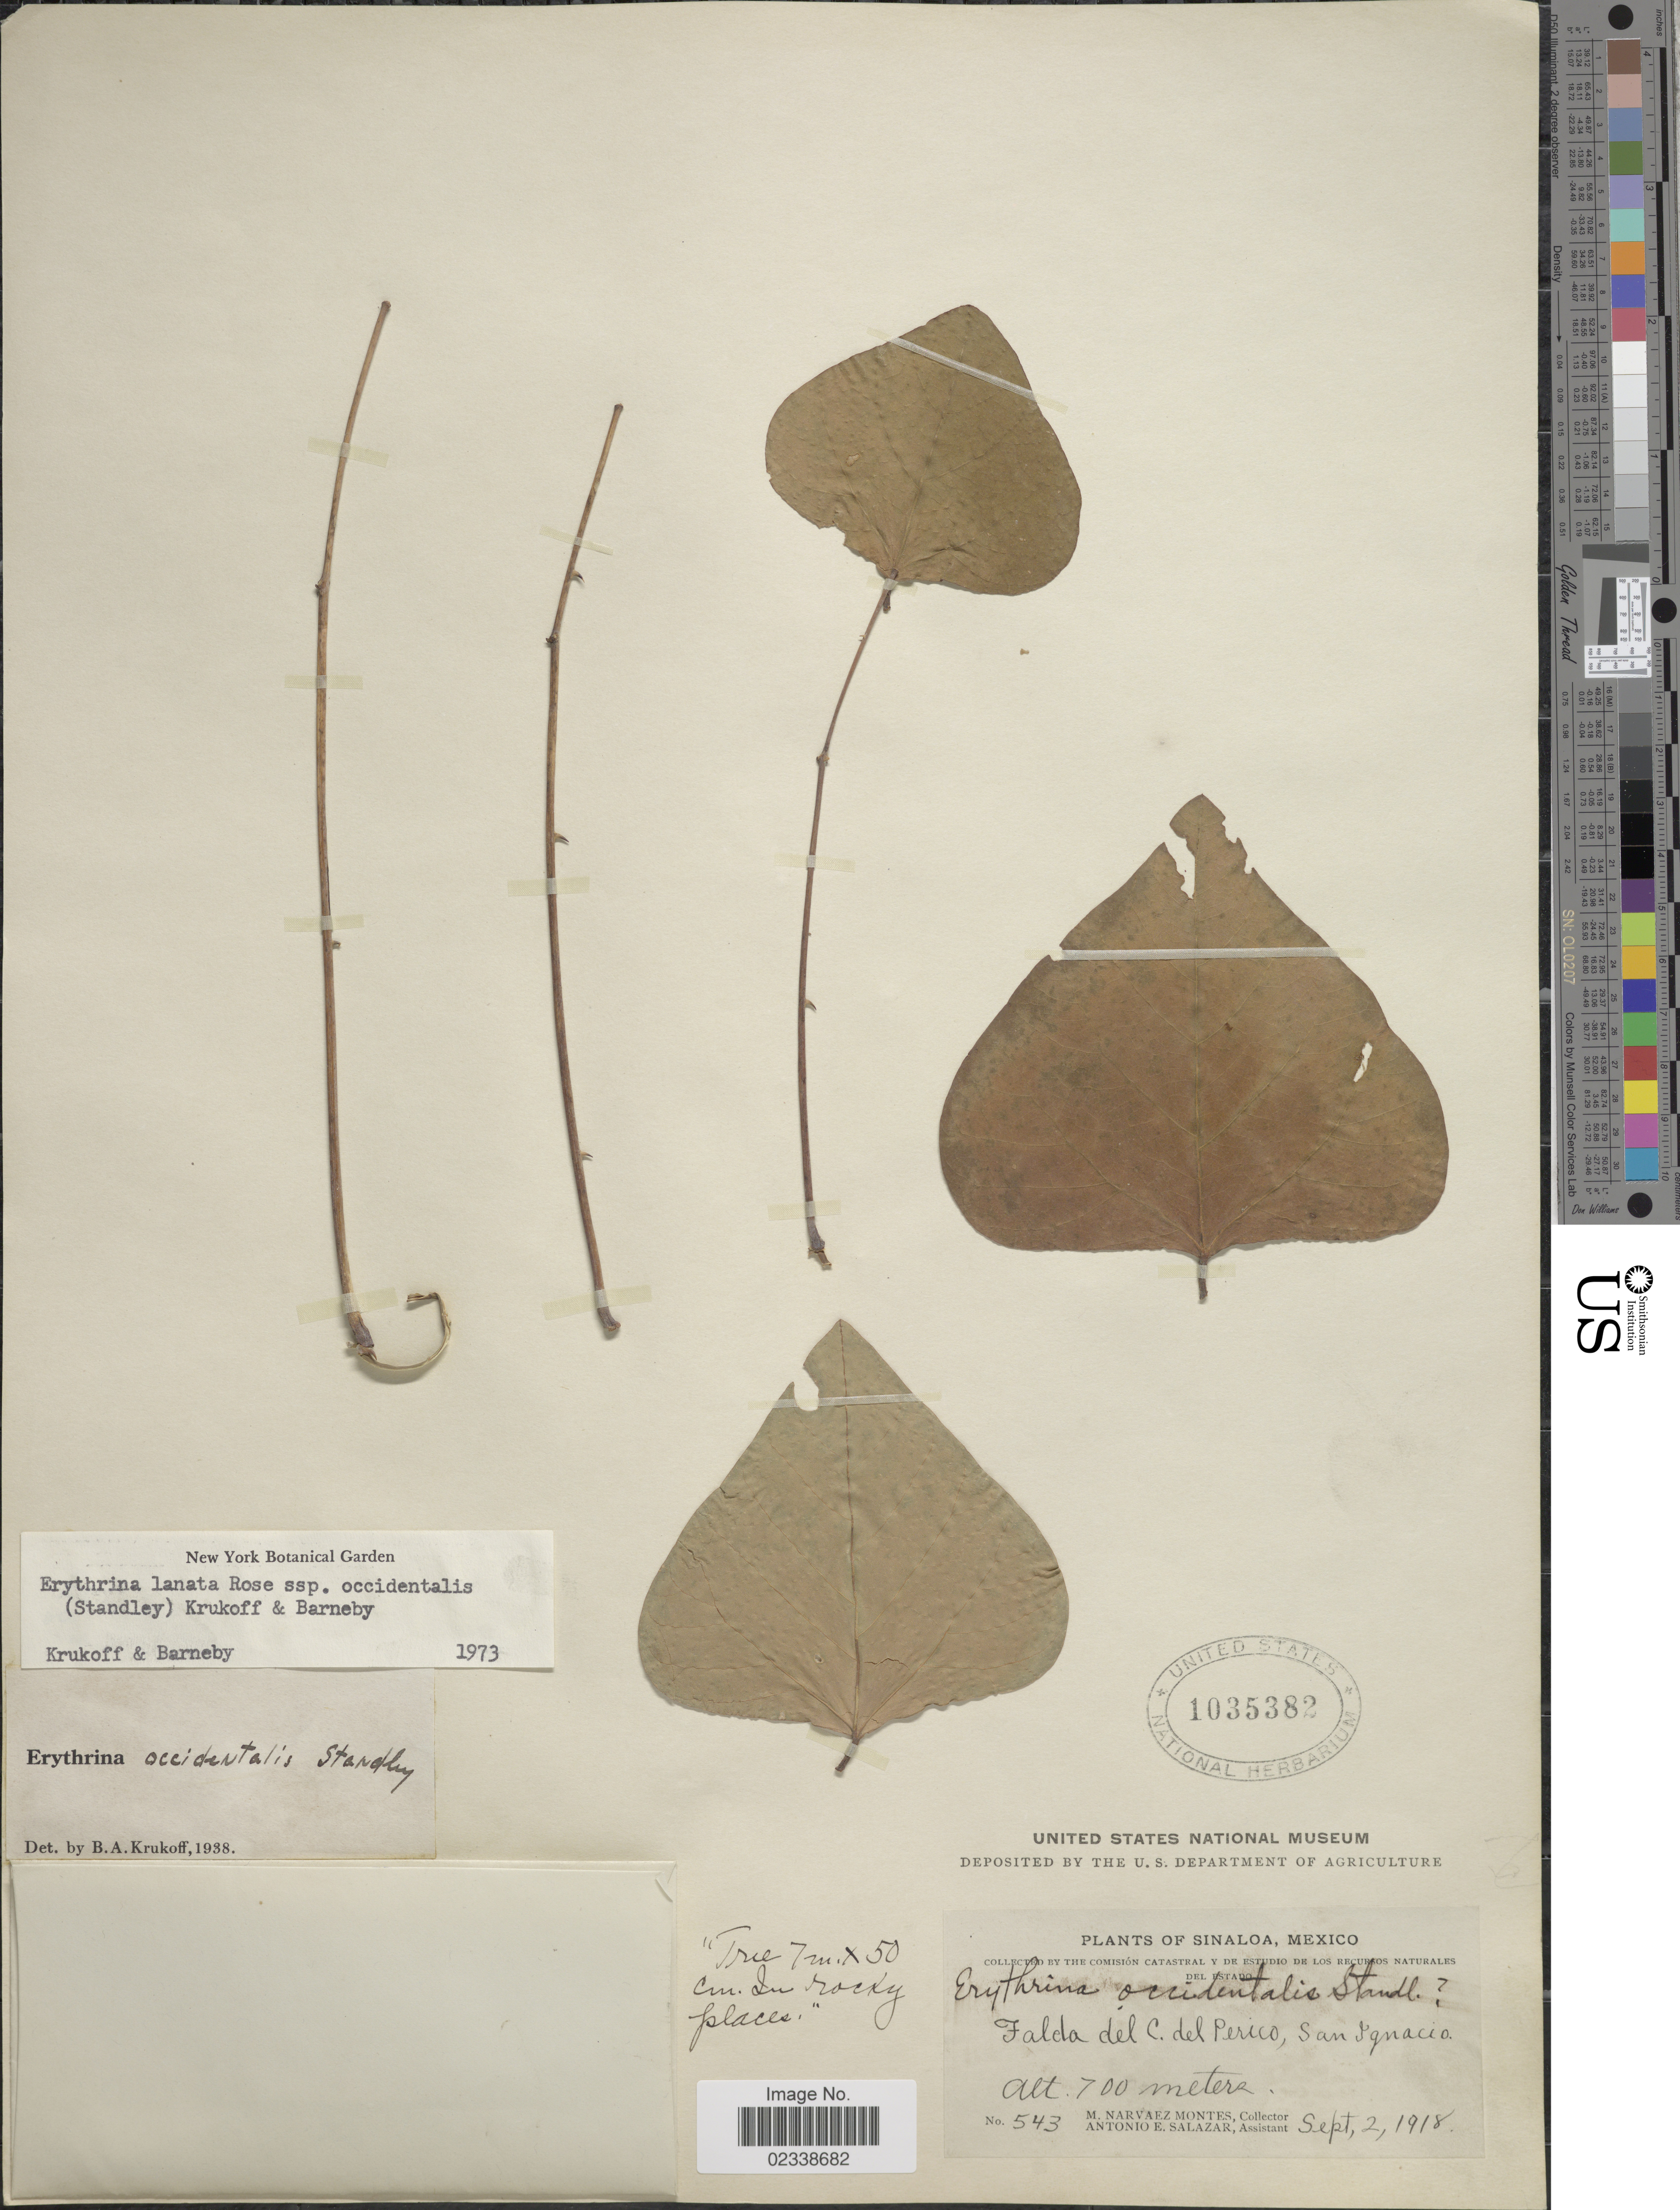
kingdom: Plantae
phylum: Tracheophyta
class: Magnoliopsida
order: Fabales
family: Fabaceae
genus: Erythrina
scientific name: Erythrina lanata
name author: Rose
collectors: M. Narvaez-Montes & A. E. Salazar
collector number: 543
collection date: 1918-09-02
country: Mexico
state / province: Sinaloa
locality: Falda del C. del Perico, San Ignacio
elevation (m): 700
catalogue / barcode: US 1035382